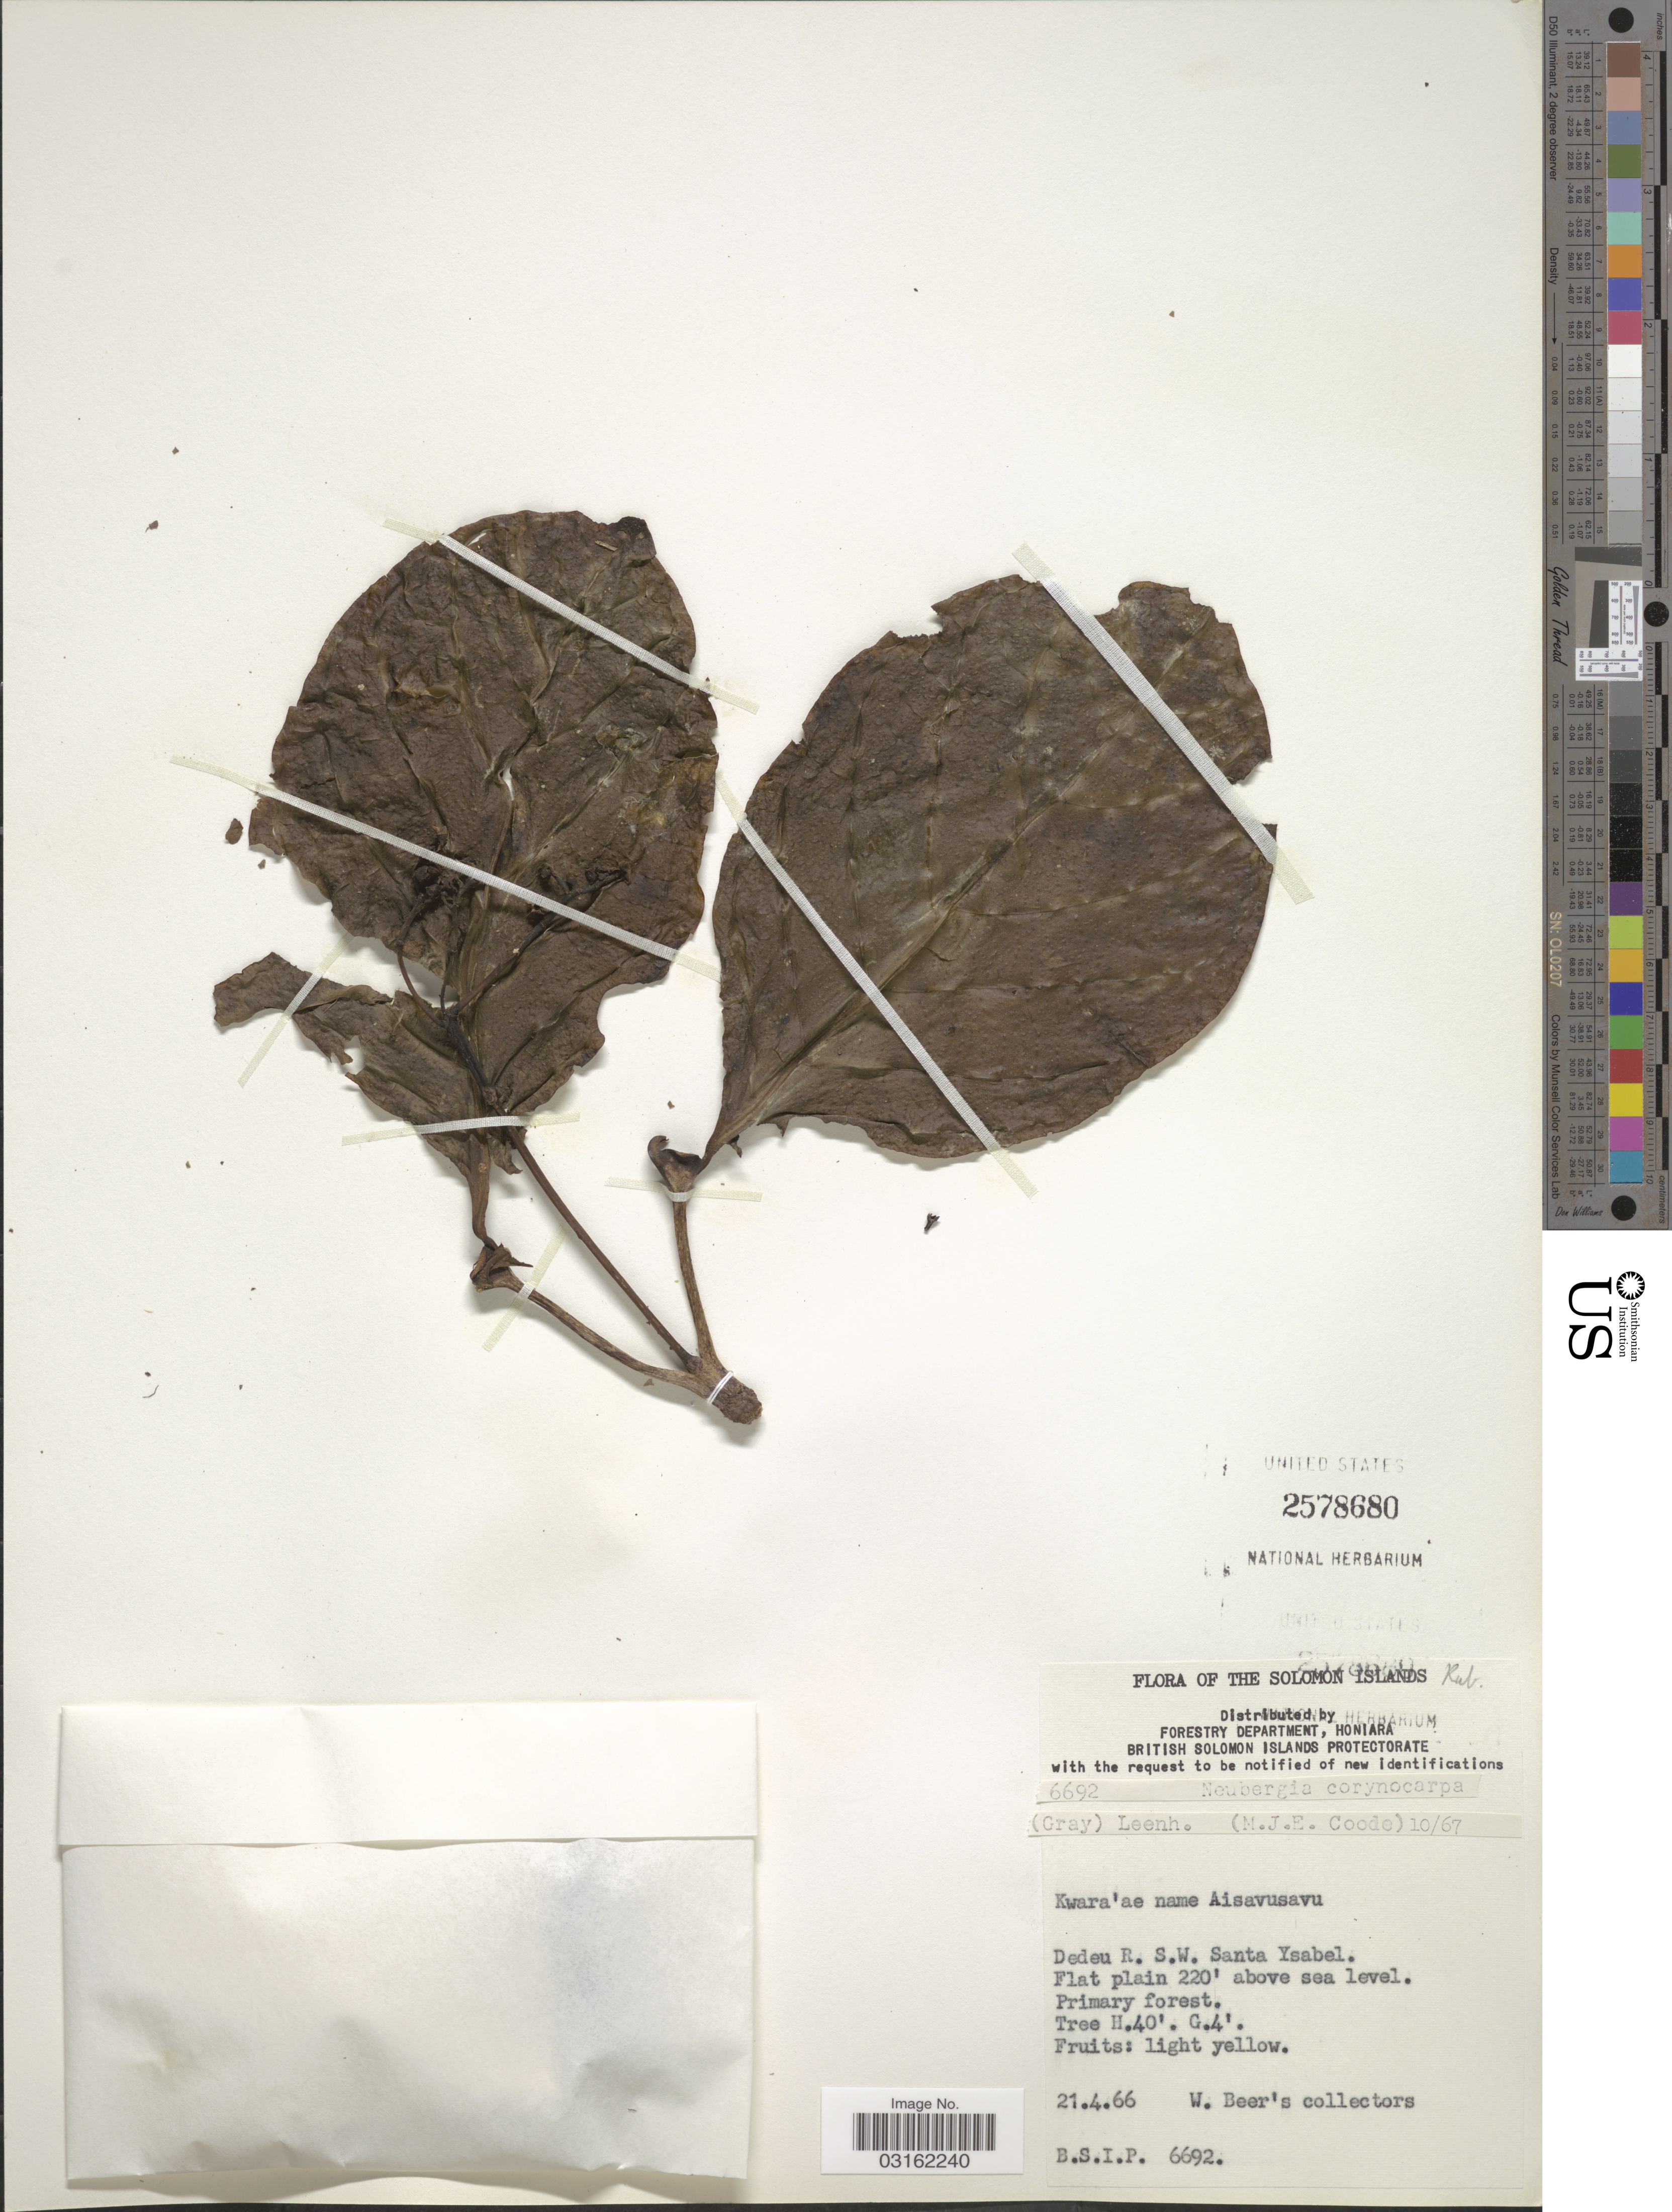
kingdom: Plantae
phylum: Tracheophyta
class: Magnoliopsida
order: Gentianales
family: Loganiaceae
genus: Neuburgia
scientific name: Neuburgia corynocarpa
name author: (A. Gray) Leenh.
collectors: W. Beer's Collectors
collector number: BSIP6692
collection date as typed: Transcribed d/m/y: 21/4/66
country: Solomon Islands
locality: Dedeu R. S.W. Santa Ysabel.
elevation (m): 67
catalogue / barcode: US 2578680